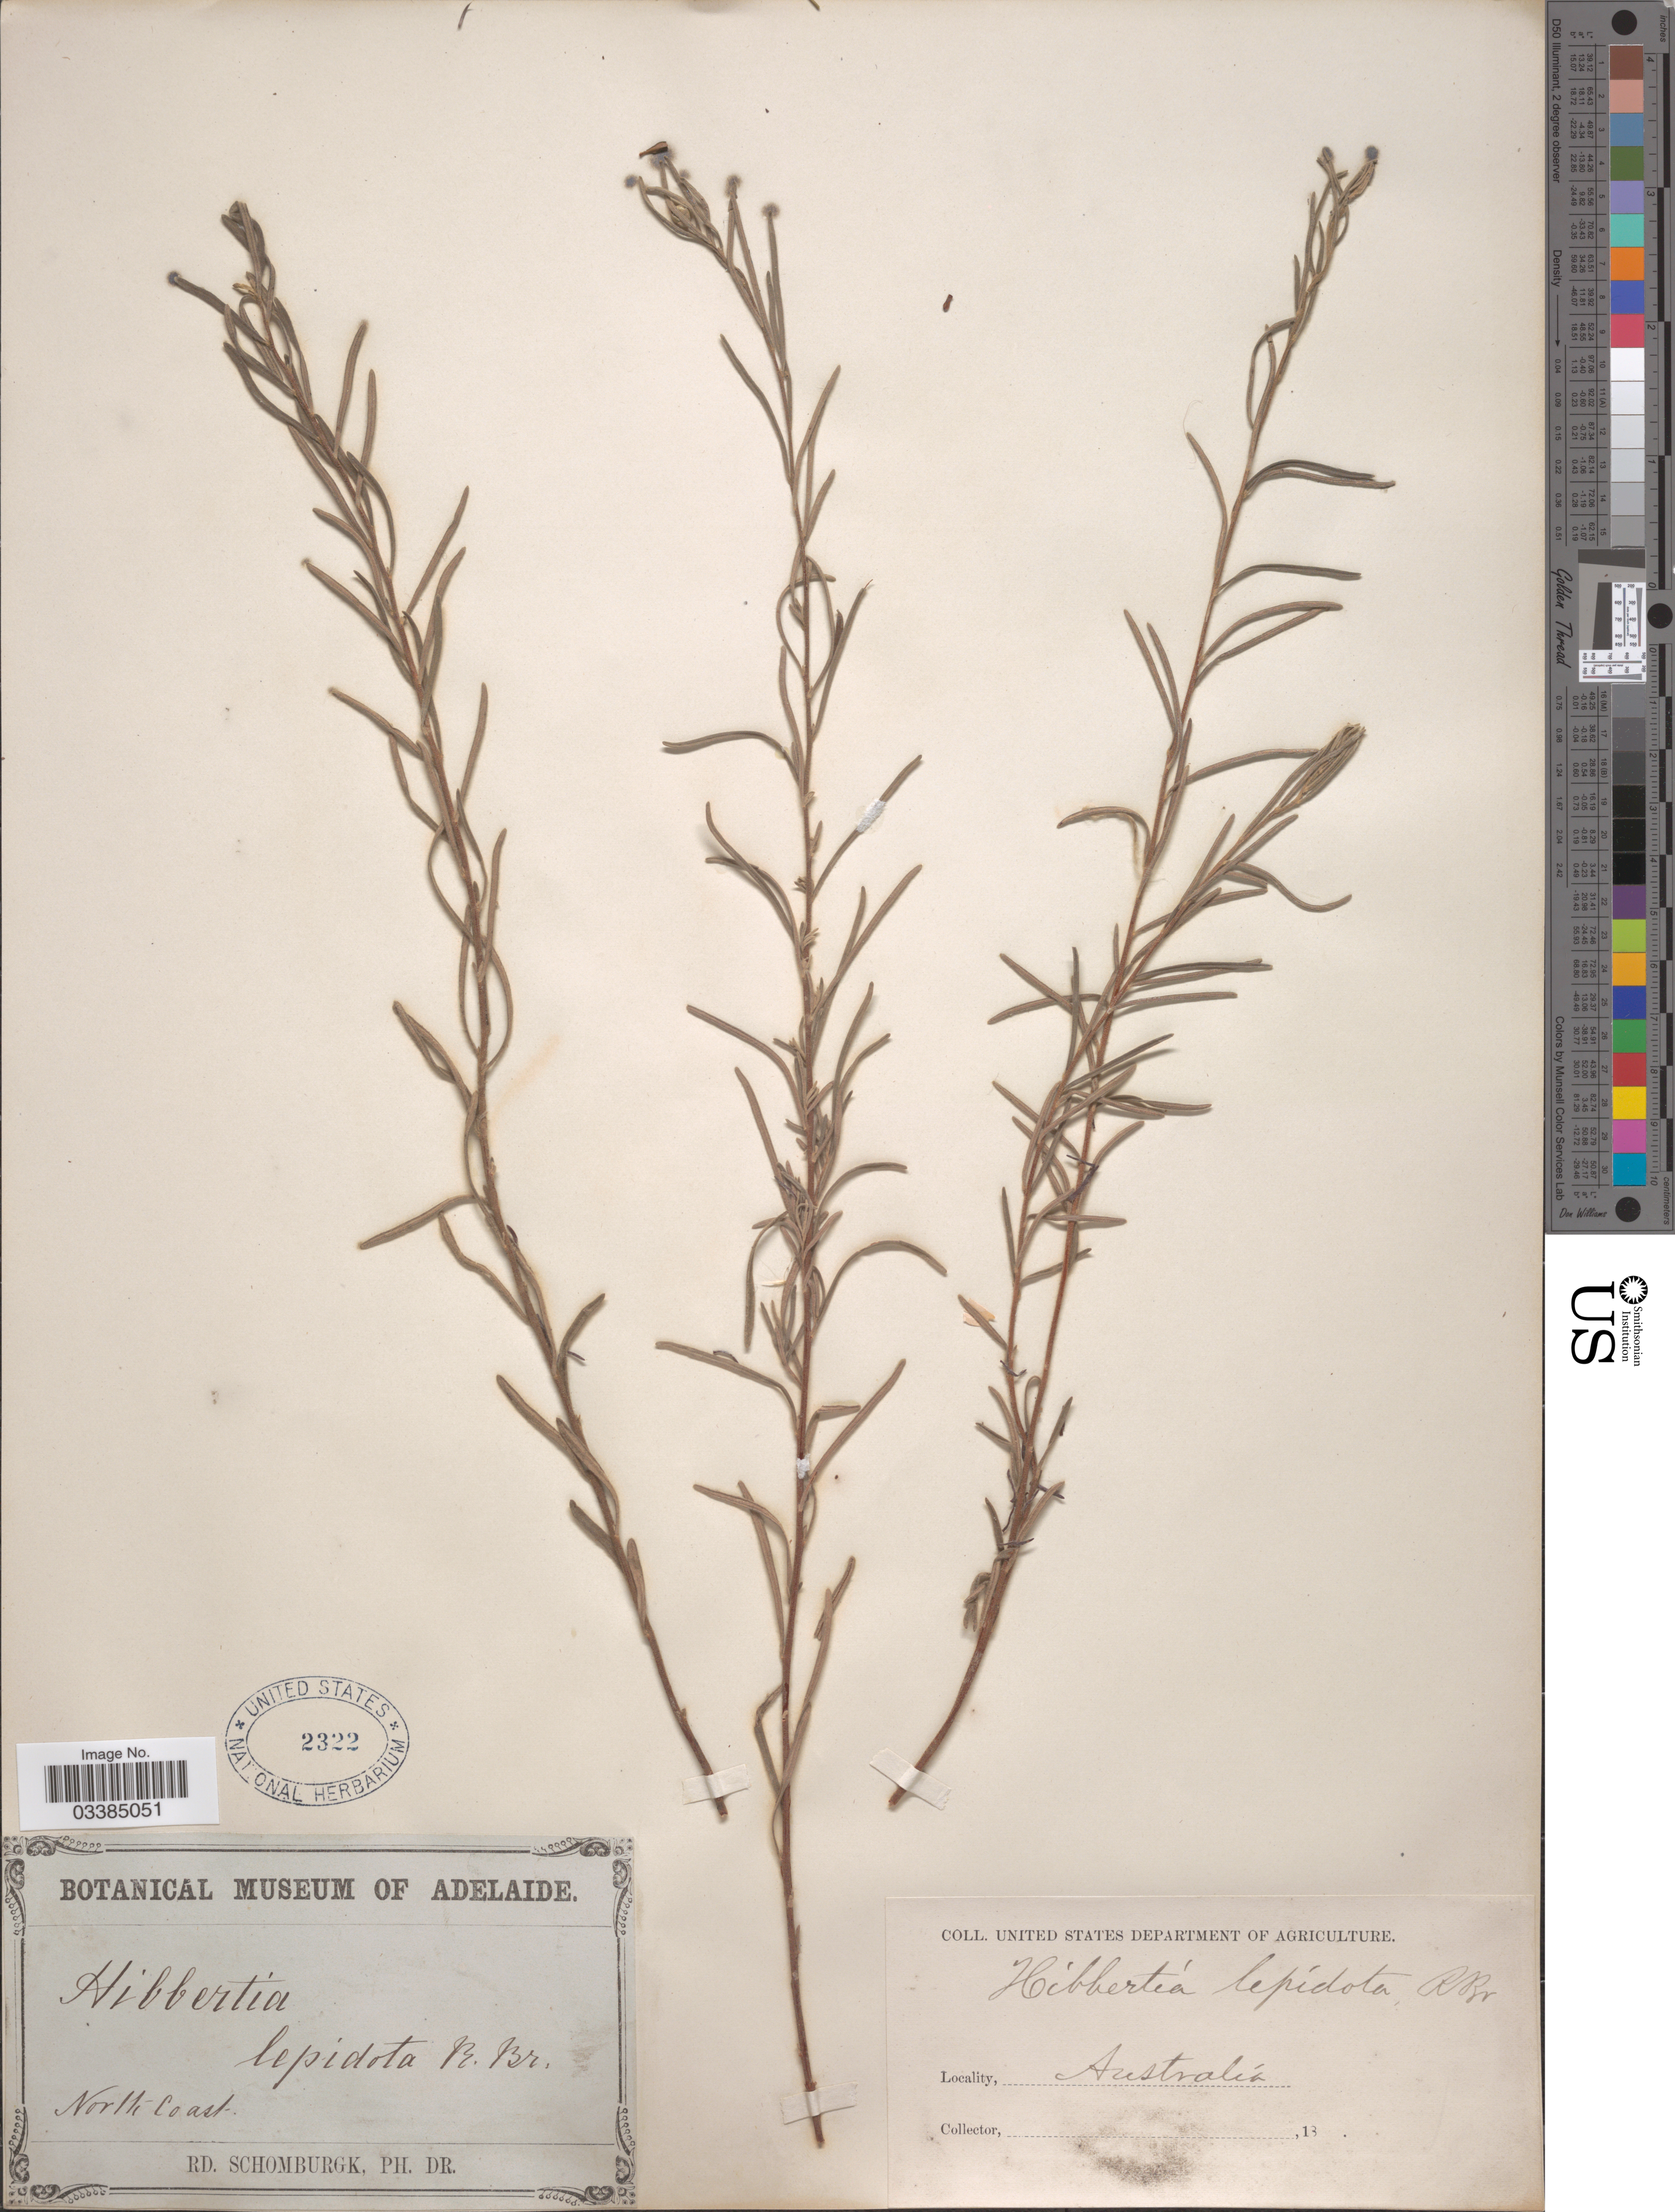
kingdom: Plantae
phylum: Tracheophyta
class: Magnoliopsida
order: Dilleniales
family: Dilleniaceae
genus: Hibbertia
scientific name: Hibbertia lepidota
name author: R. Br. ex DC.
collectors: M. R. Schomburgk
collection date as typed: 18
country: Australia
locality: North Coast.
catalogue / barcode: US 2322